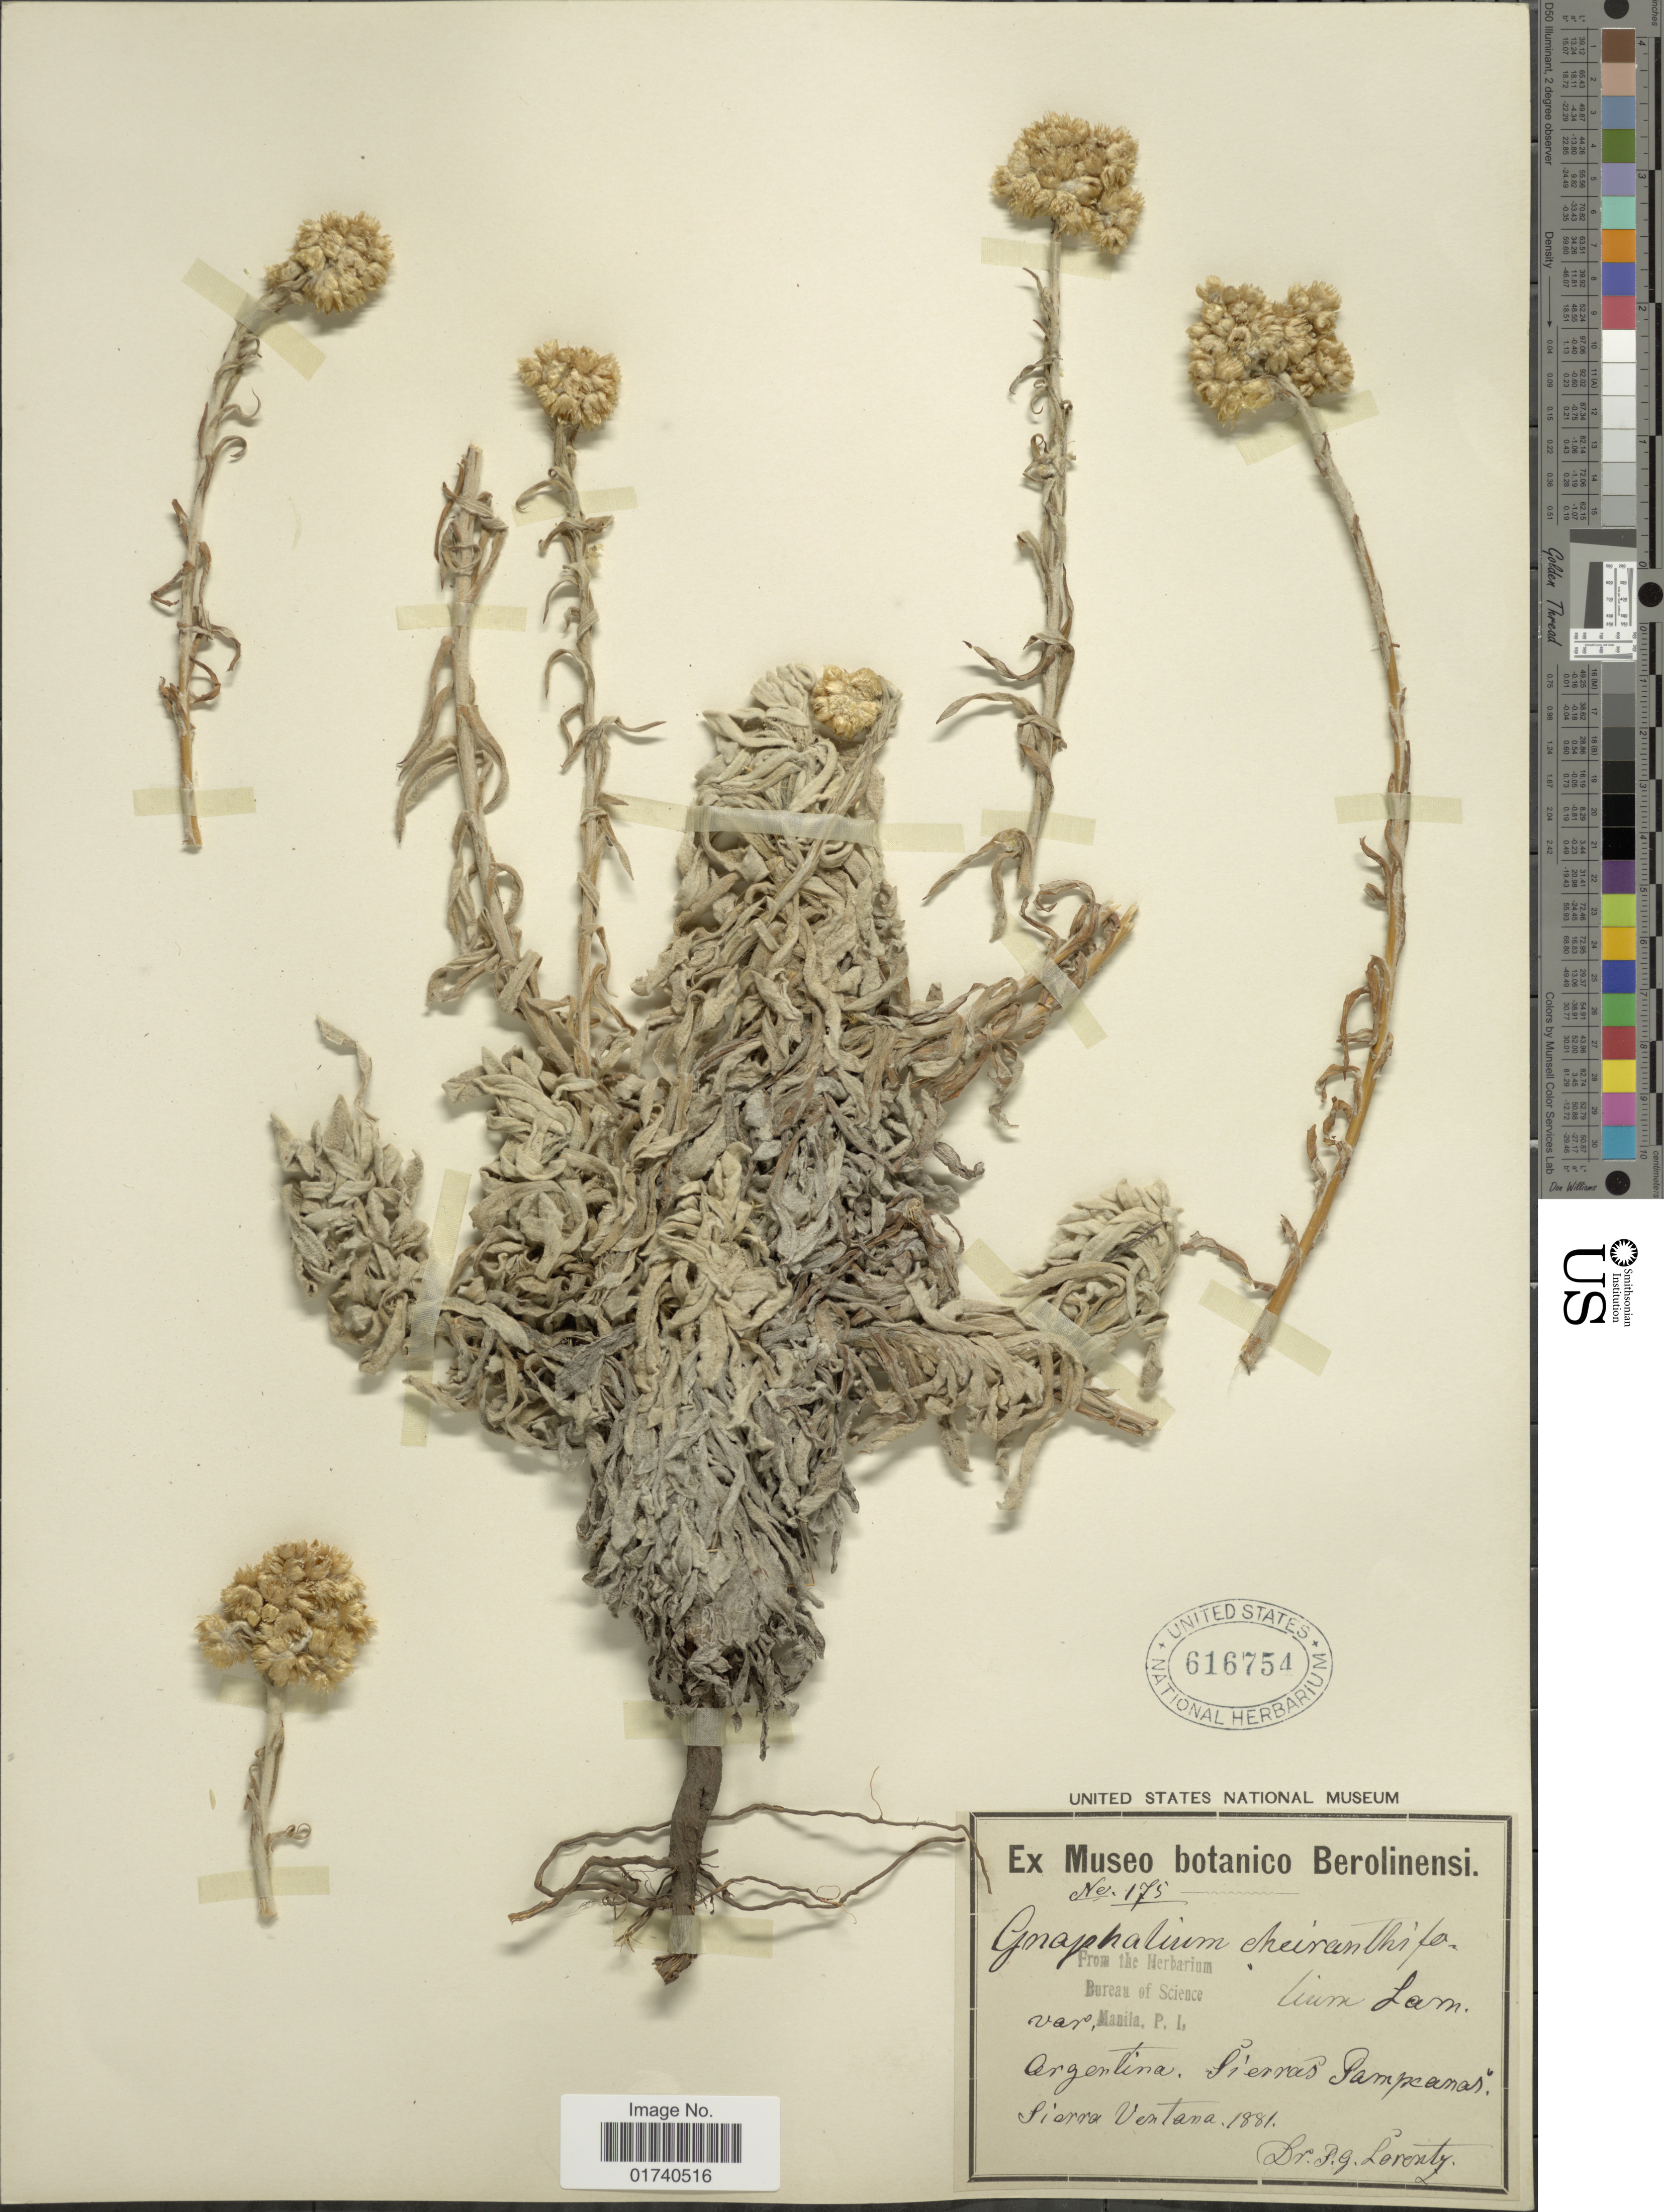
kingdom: Plantae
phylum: Tracheophyta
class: Magnoliopsida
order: Asterales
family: Asteraceae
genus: Pseudognaphalium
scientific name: Pseudognaphalium cheiranthifolium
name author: (Lam.) Hilliard & B.L. Burtt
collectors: P. G. Lorentz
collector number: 175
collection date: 1881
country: Argentina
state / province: La Pampa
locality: Sierras Pampeanas, Sierra Ventana.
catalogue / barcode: US 616754